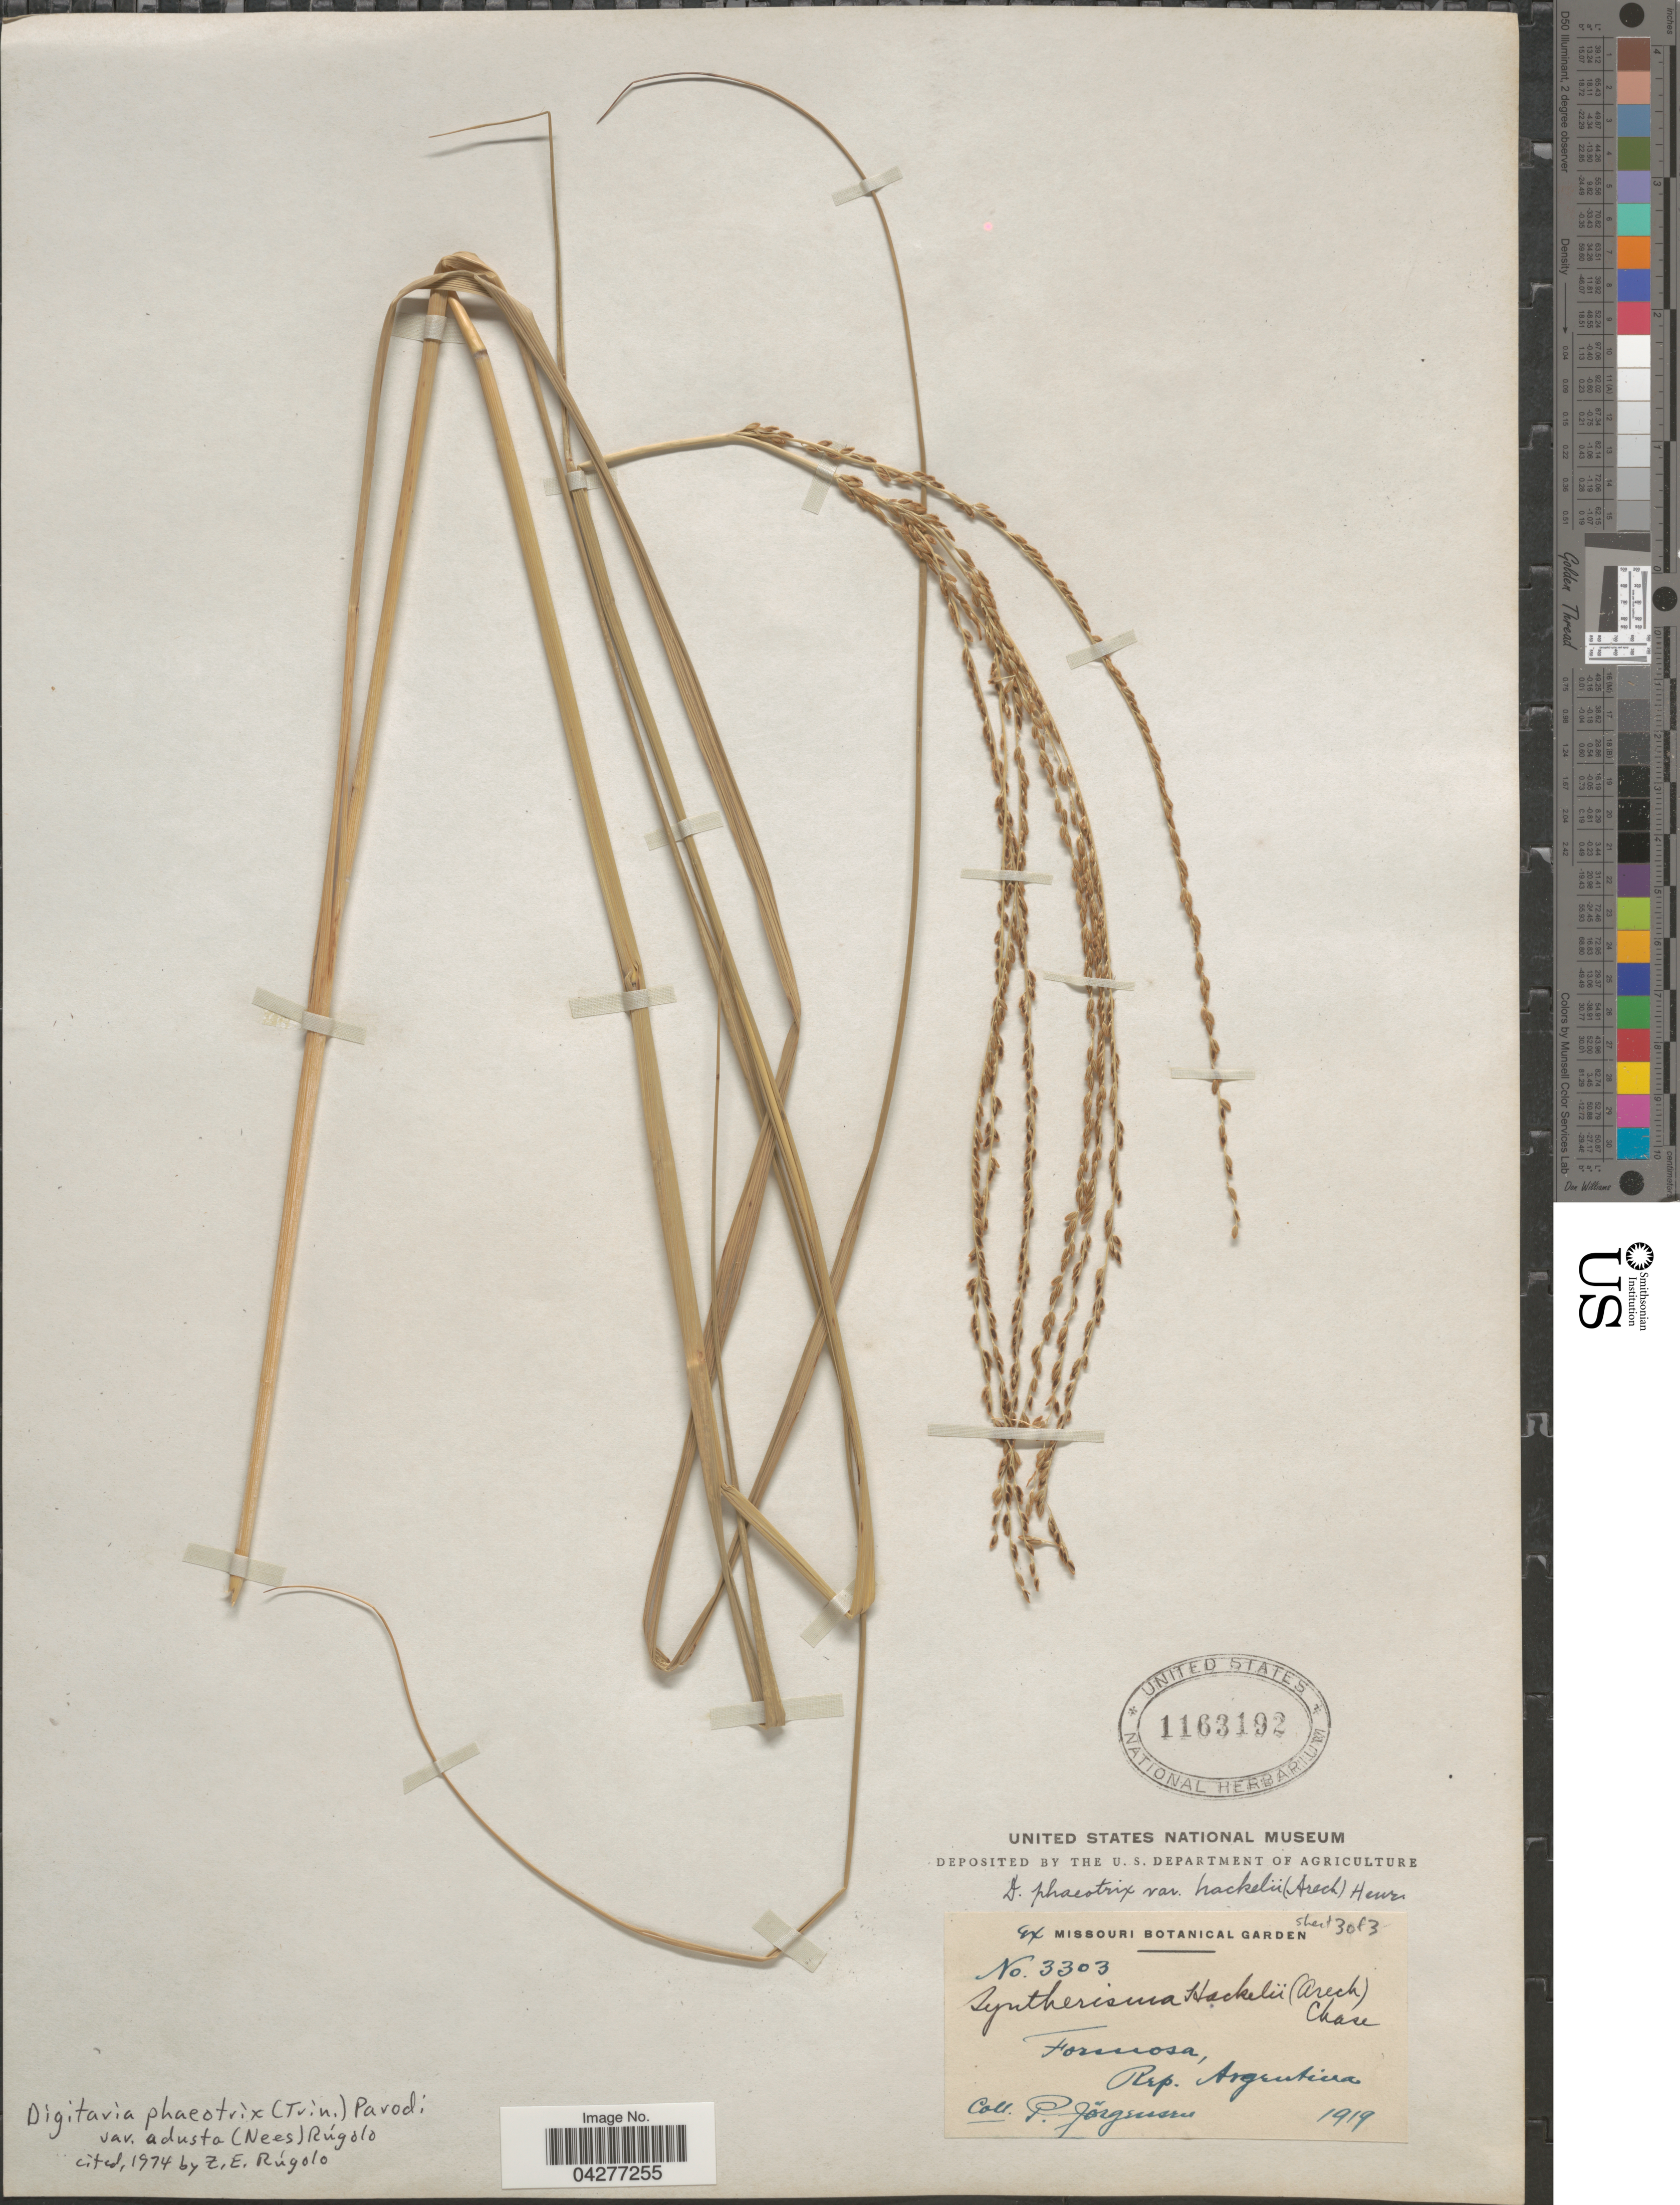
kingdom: Plantae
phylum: Tracheophyta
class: Liliopsida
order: Poales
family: Poaceae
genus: Digitaria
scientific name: Digitaria phaeothrix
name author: (Trin.) Parodi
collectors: P. Jörgensen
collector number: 3303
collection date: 1919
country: Argentina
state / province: Formosa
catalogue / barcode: US 1163192